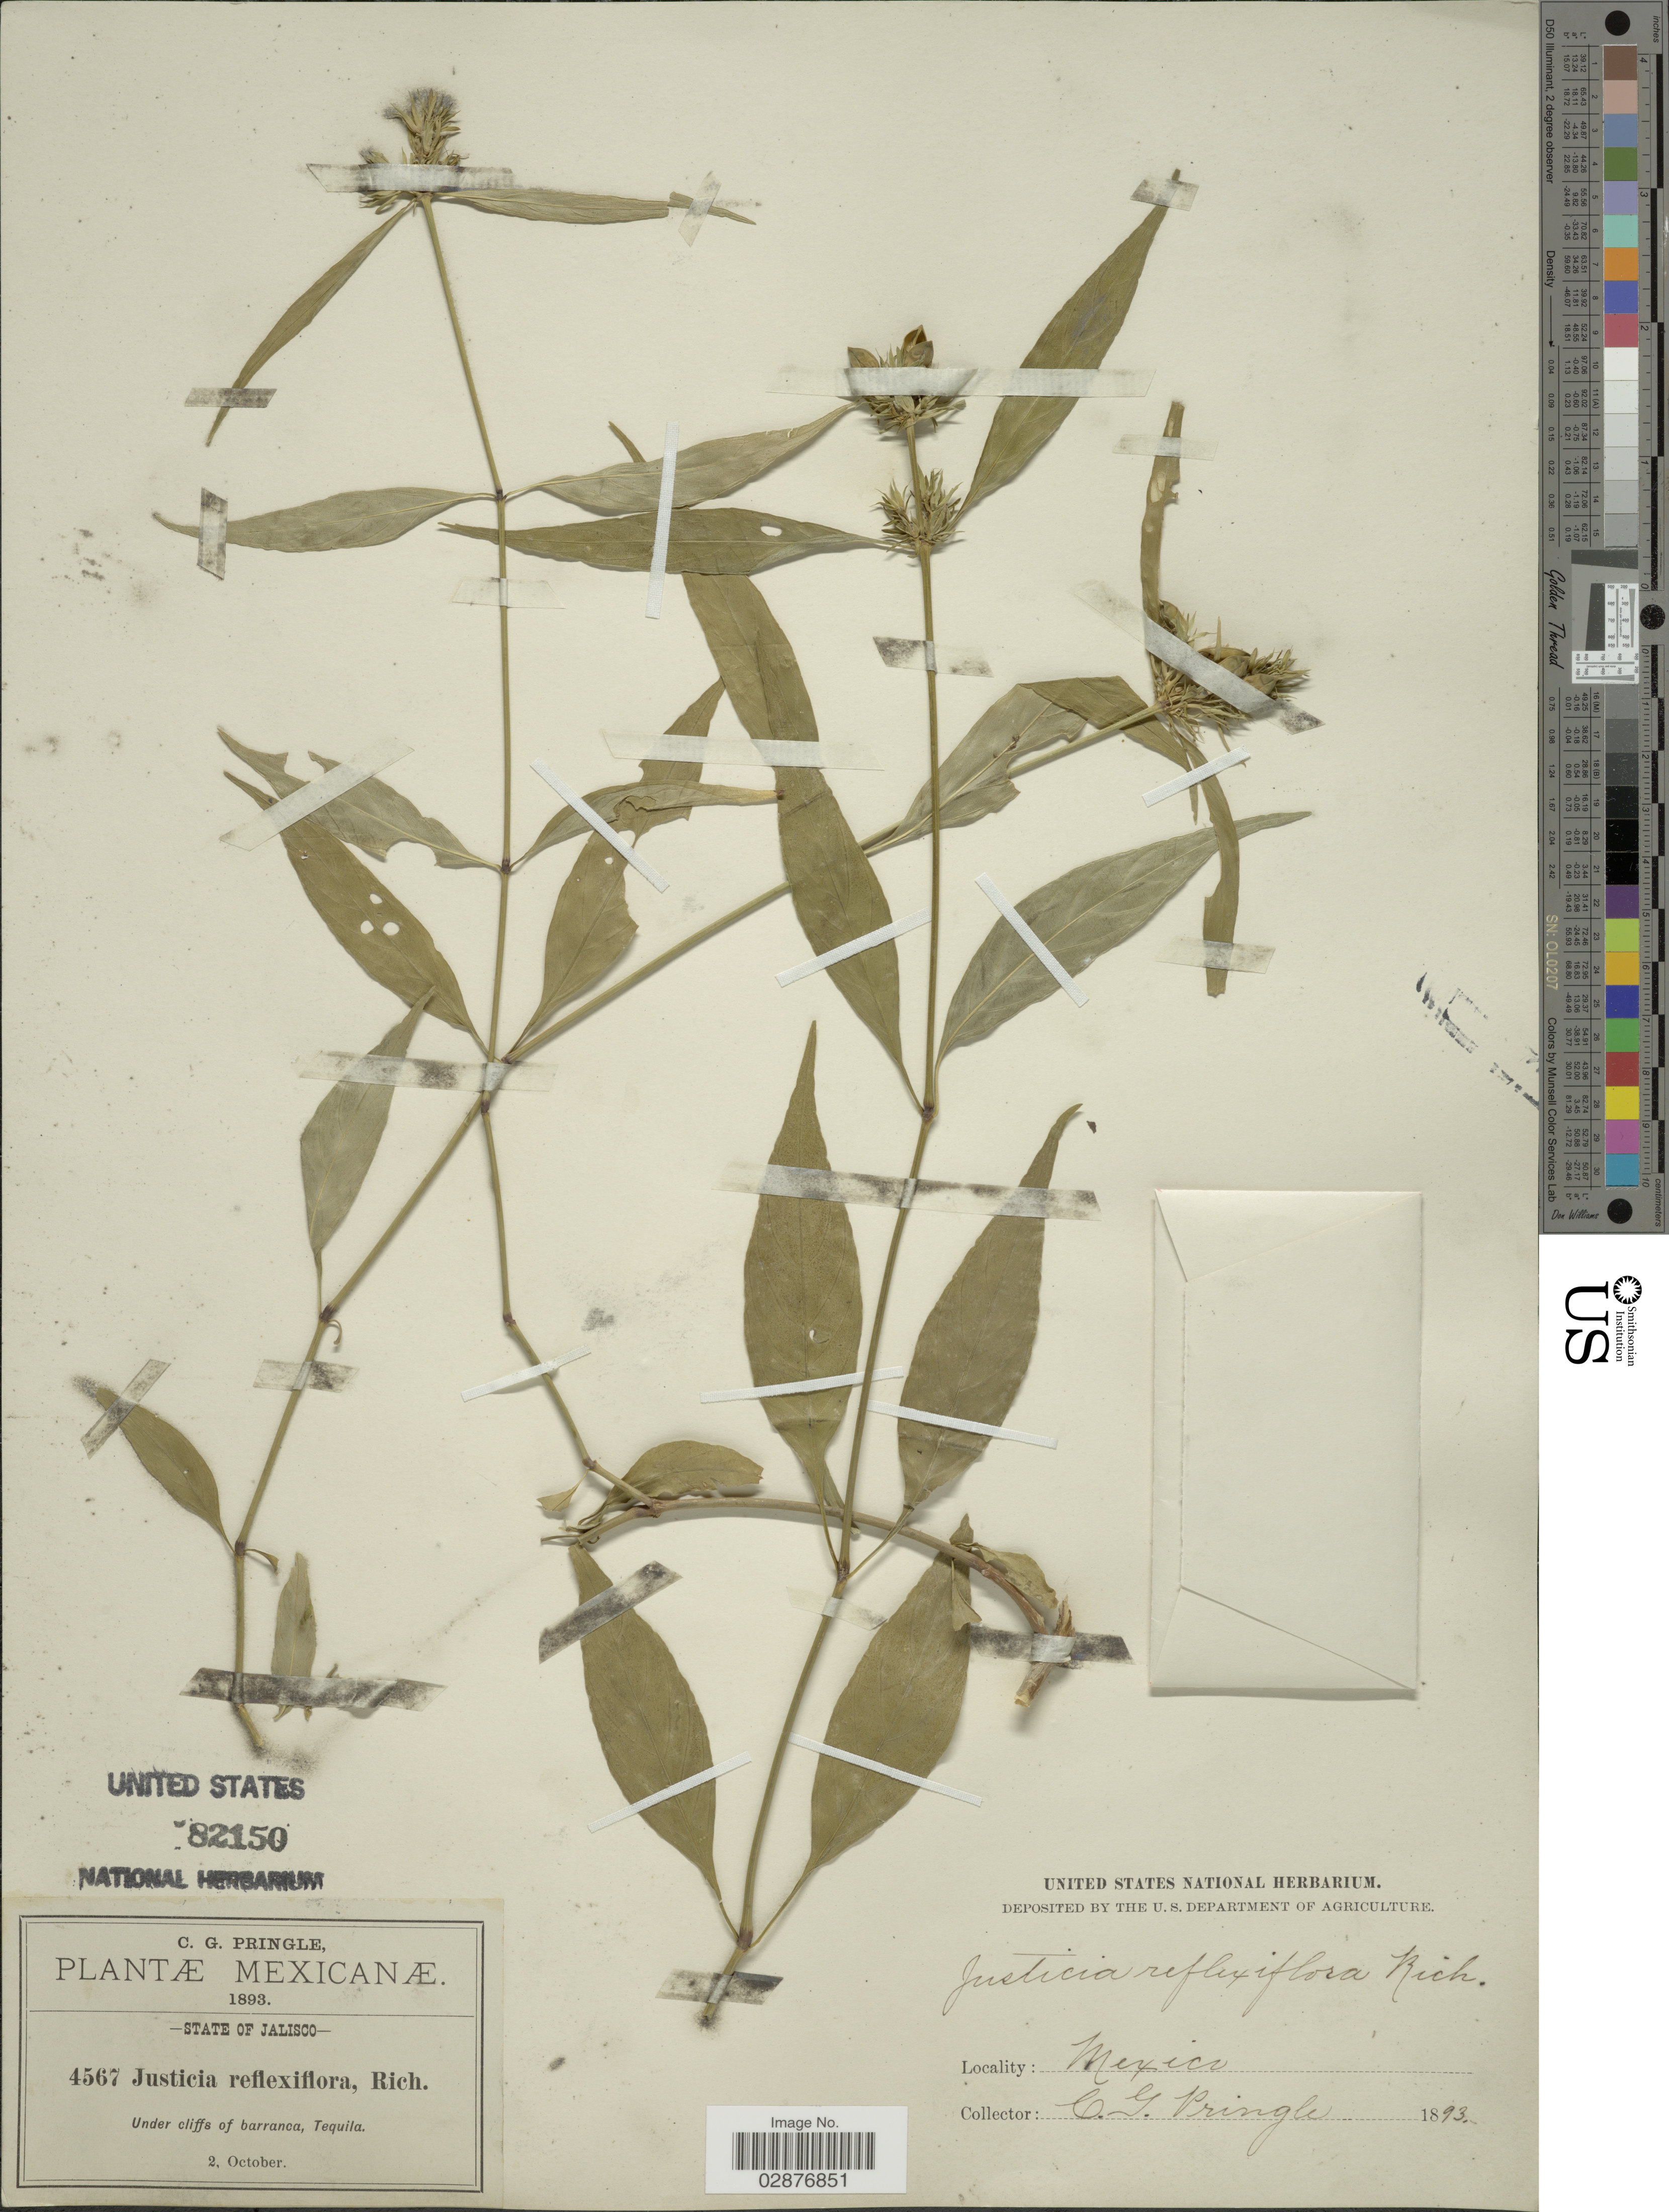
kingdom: Plantae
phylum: Tracheophyta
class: Magnoliopsida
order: Lamiales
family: Acanthaceae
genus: Justicia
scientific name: Justicia periplocifolia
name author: Jacq.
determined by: Fisher, Amanda, (LOB), California State University, Long Beach (UNITED STATES)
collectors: C. G. Pringle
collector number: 4567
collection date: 1893-10-02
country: Mexico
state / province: Jalisco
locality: Under cliffs of barranca, Tequila.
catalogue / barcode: US 82150